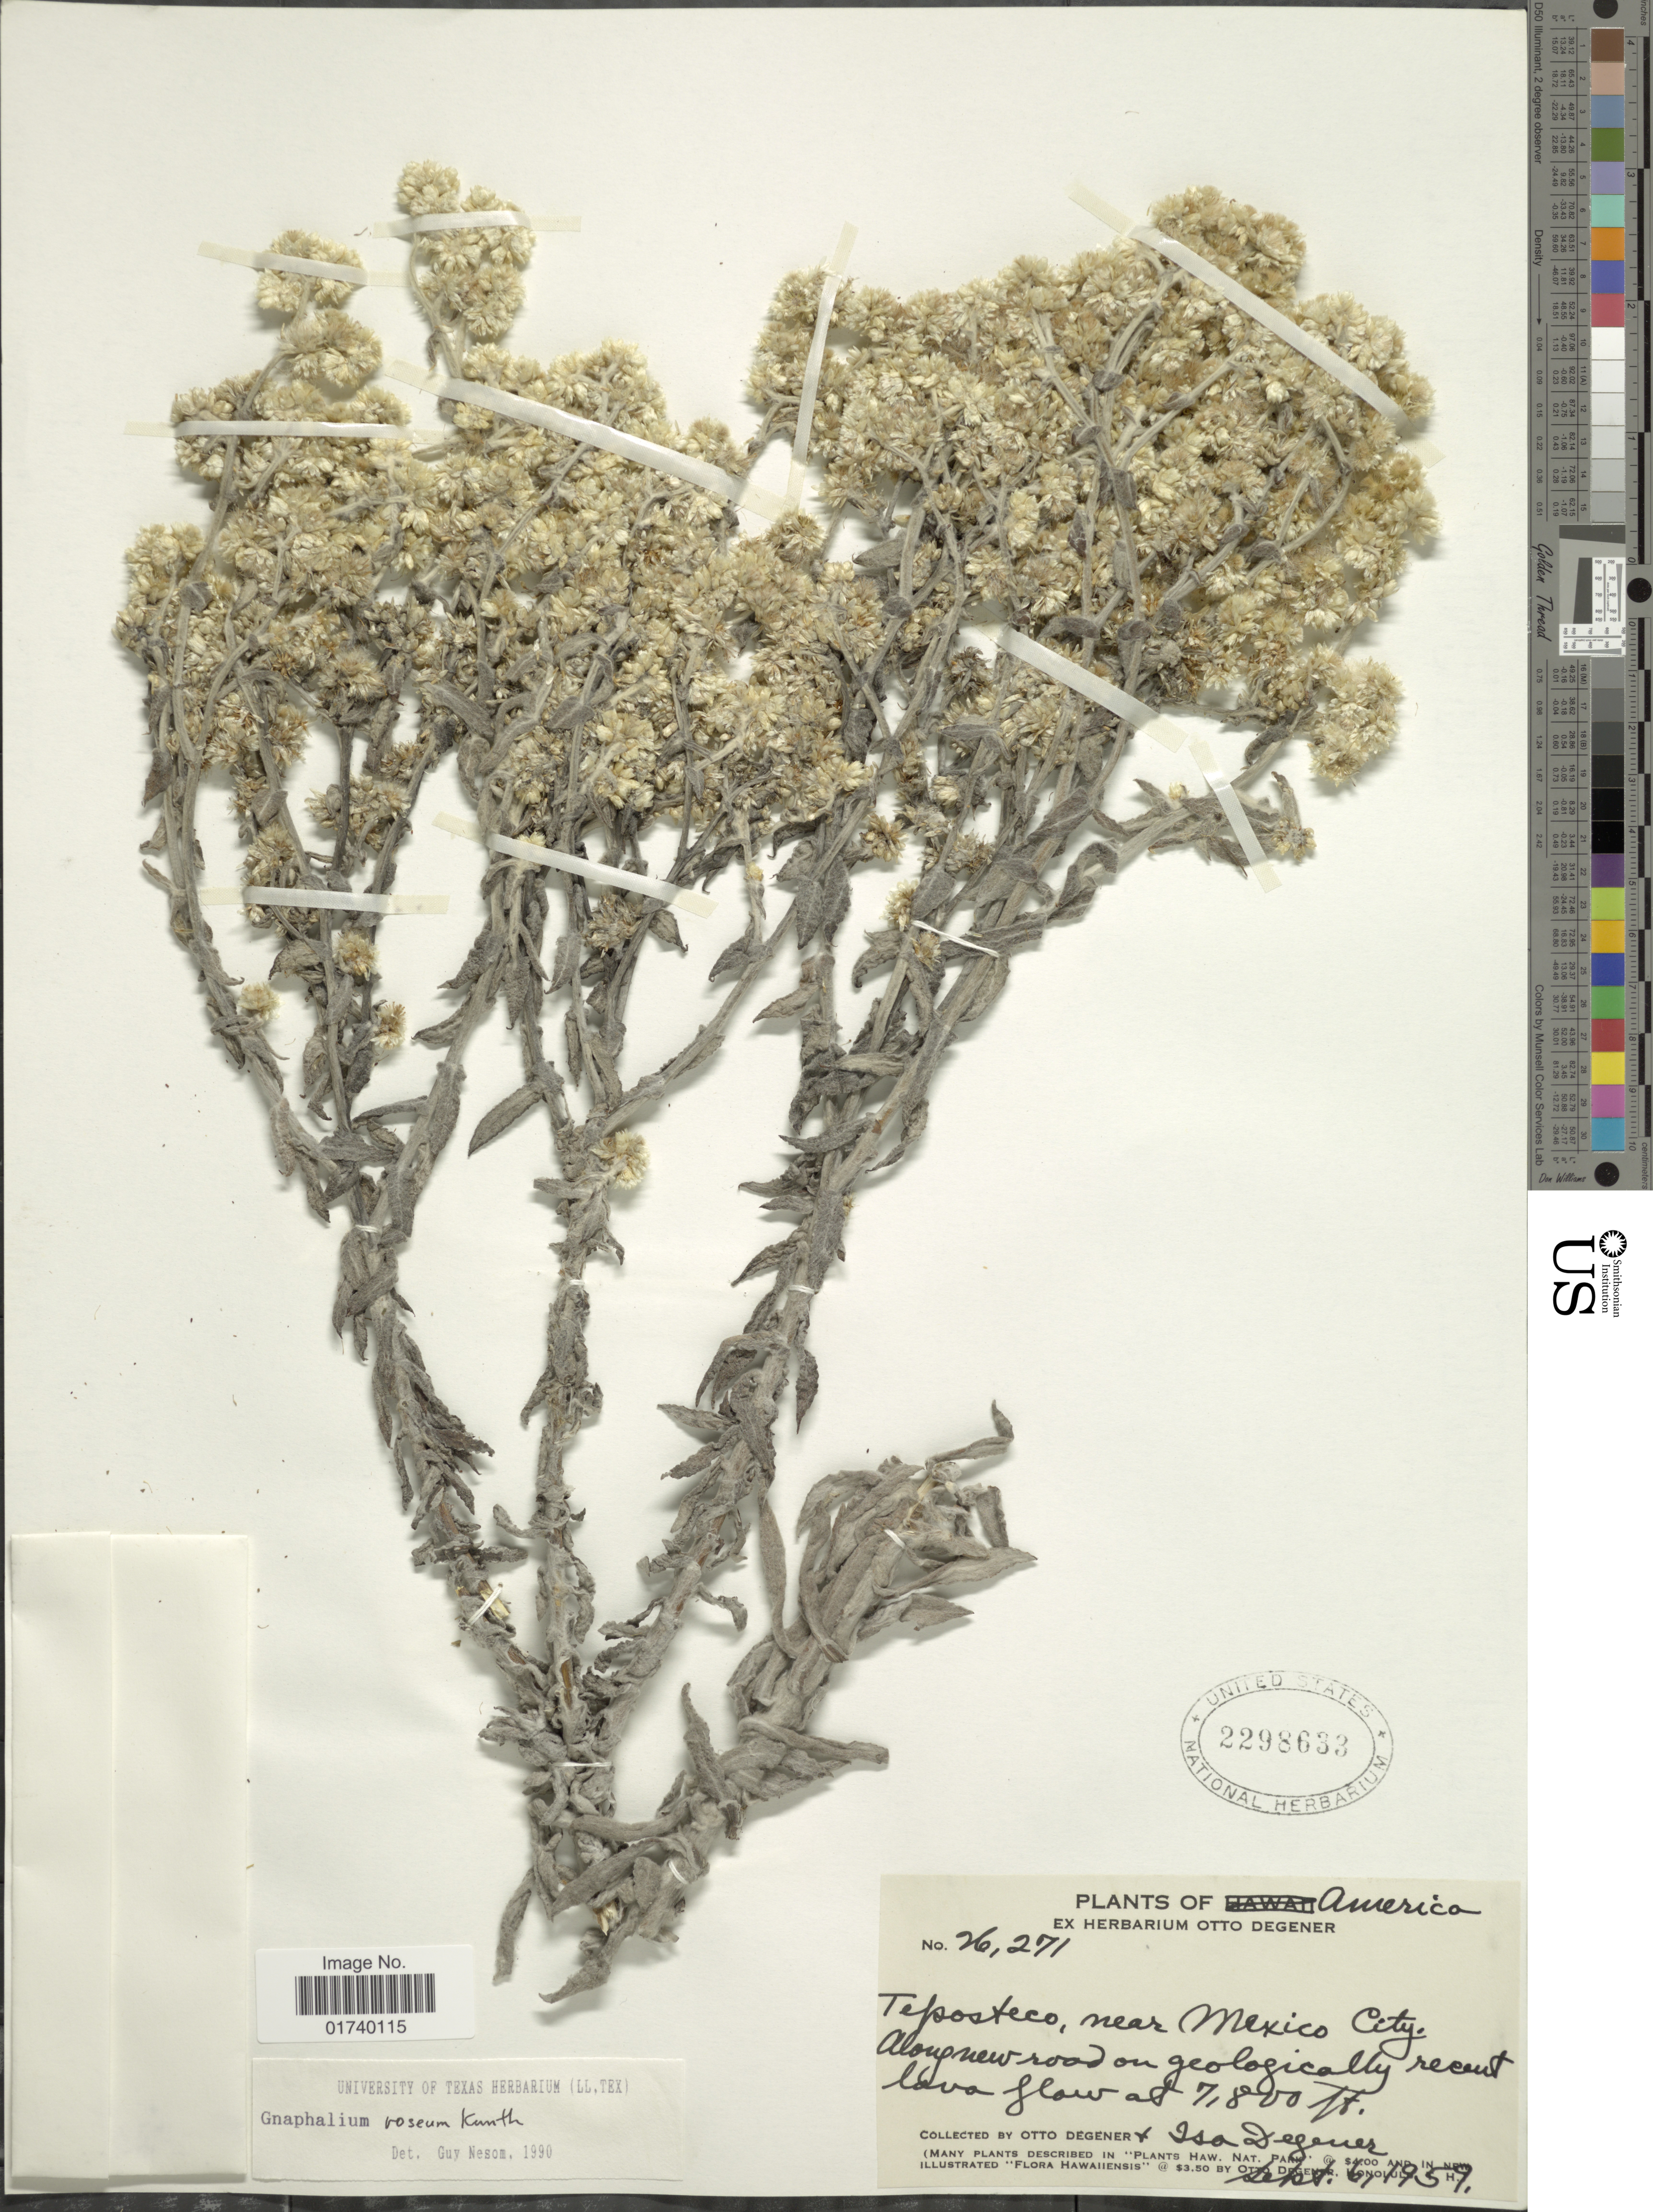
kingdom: Plantae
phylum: Tracheophyta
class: Magnoliopsida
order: Asterales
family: Asteraceae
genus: Pseudognaphalium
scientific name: Pseudognaphalium roseum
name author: (Kunth) Anderb.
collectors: O. Degener & I. Degener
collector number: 26271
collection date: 1959-09-06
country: Mexico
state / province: México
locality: Teposteco near Mexico City, along new road on geologically recaut lava flow.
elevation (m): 2377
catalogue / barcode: US 2298638